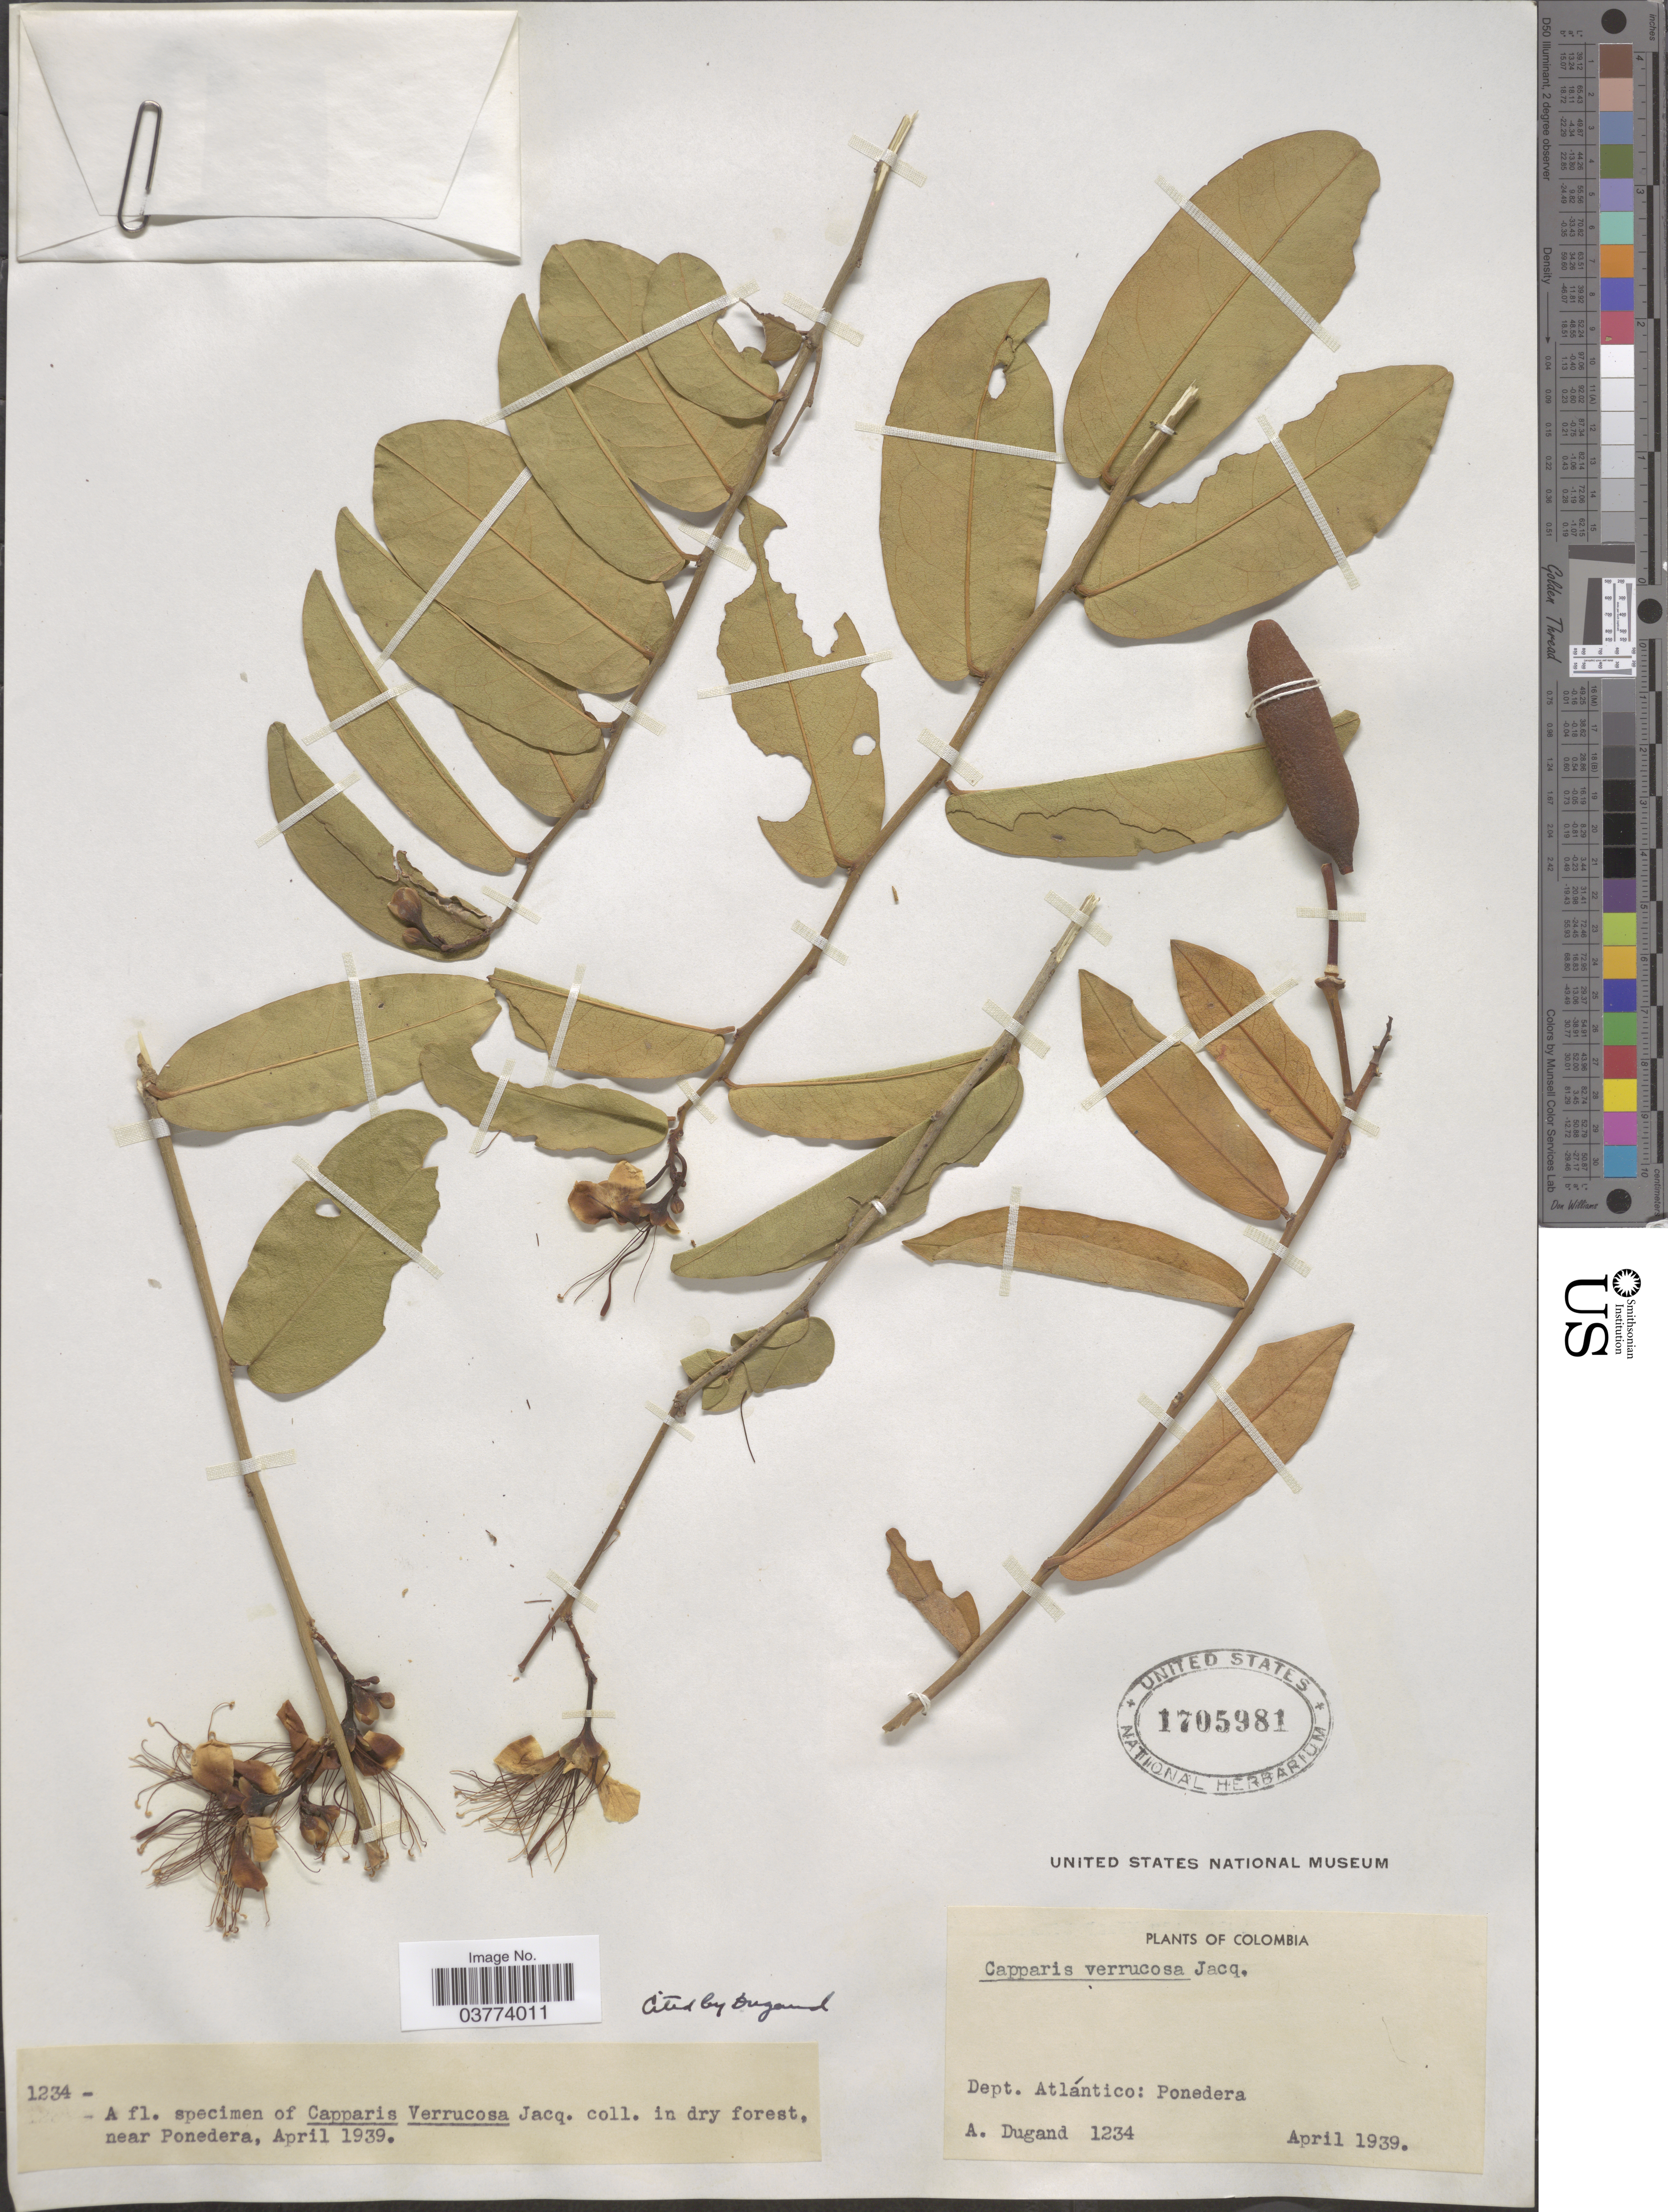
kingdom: Plantae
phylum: Tracheophyta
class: Magnoliopsida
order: Brassicales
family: Capparaceae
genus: Cynophalla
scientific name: Cynophalla verrucosa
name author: (Jacq.) J. Presl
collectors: A. Dugand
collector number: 1234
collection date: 1939-04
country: Colombia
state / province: Atlántico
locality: Dept. Atlántico: Ponedera. In dry forest.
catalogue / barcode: US 1705981